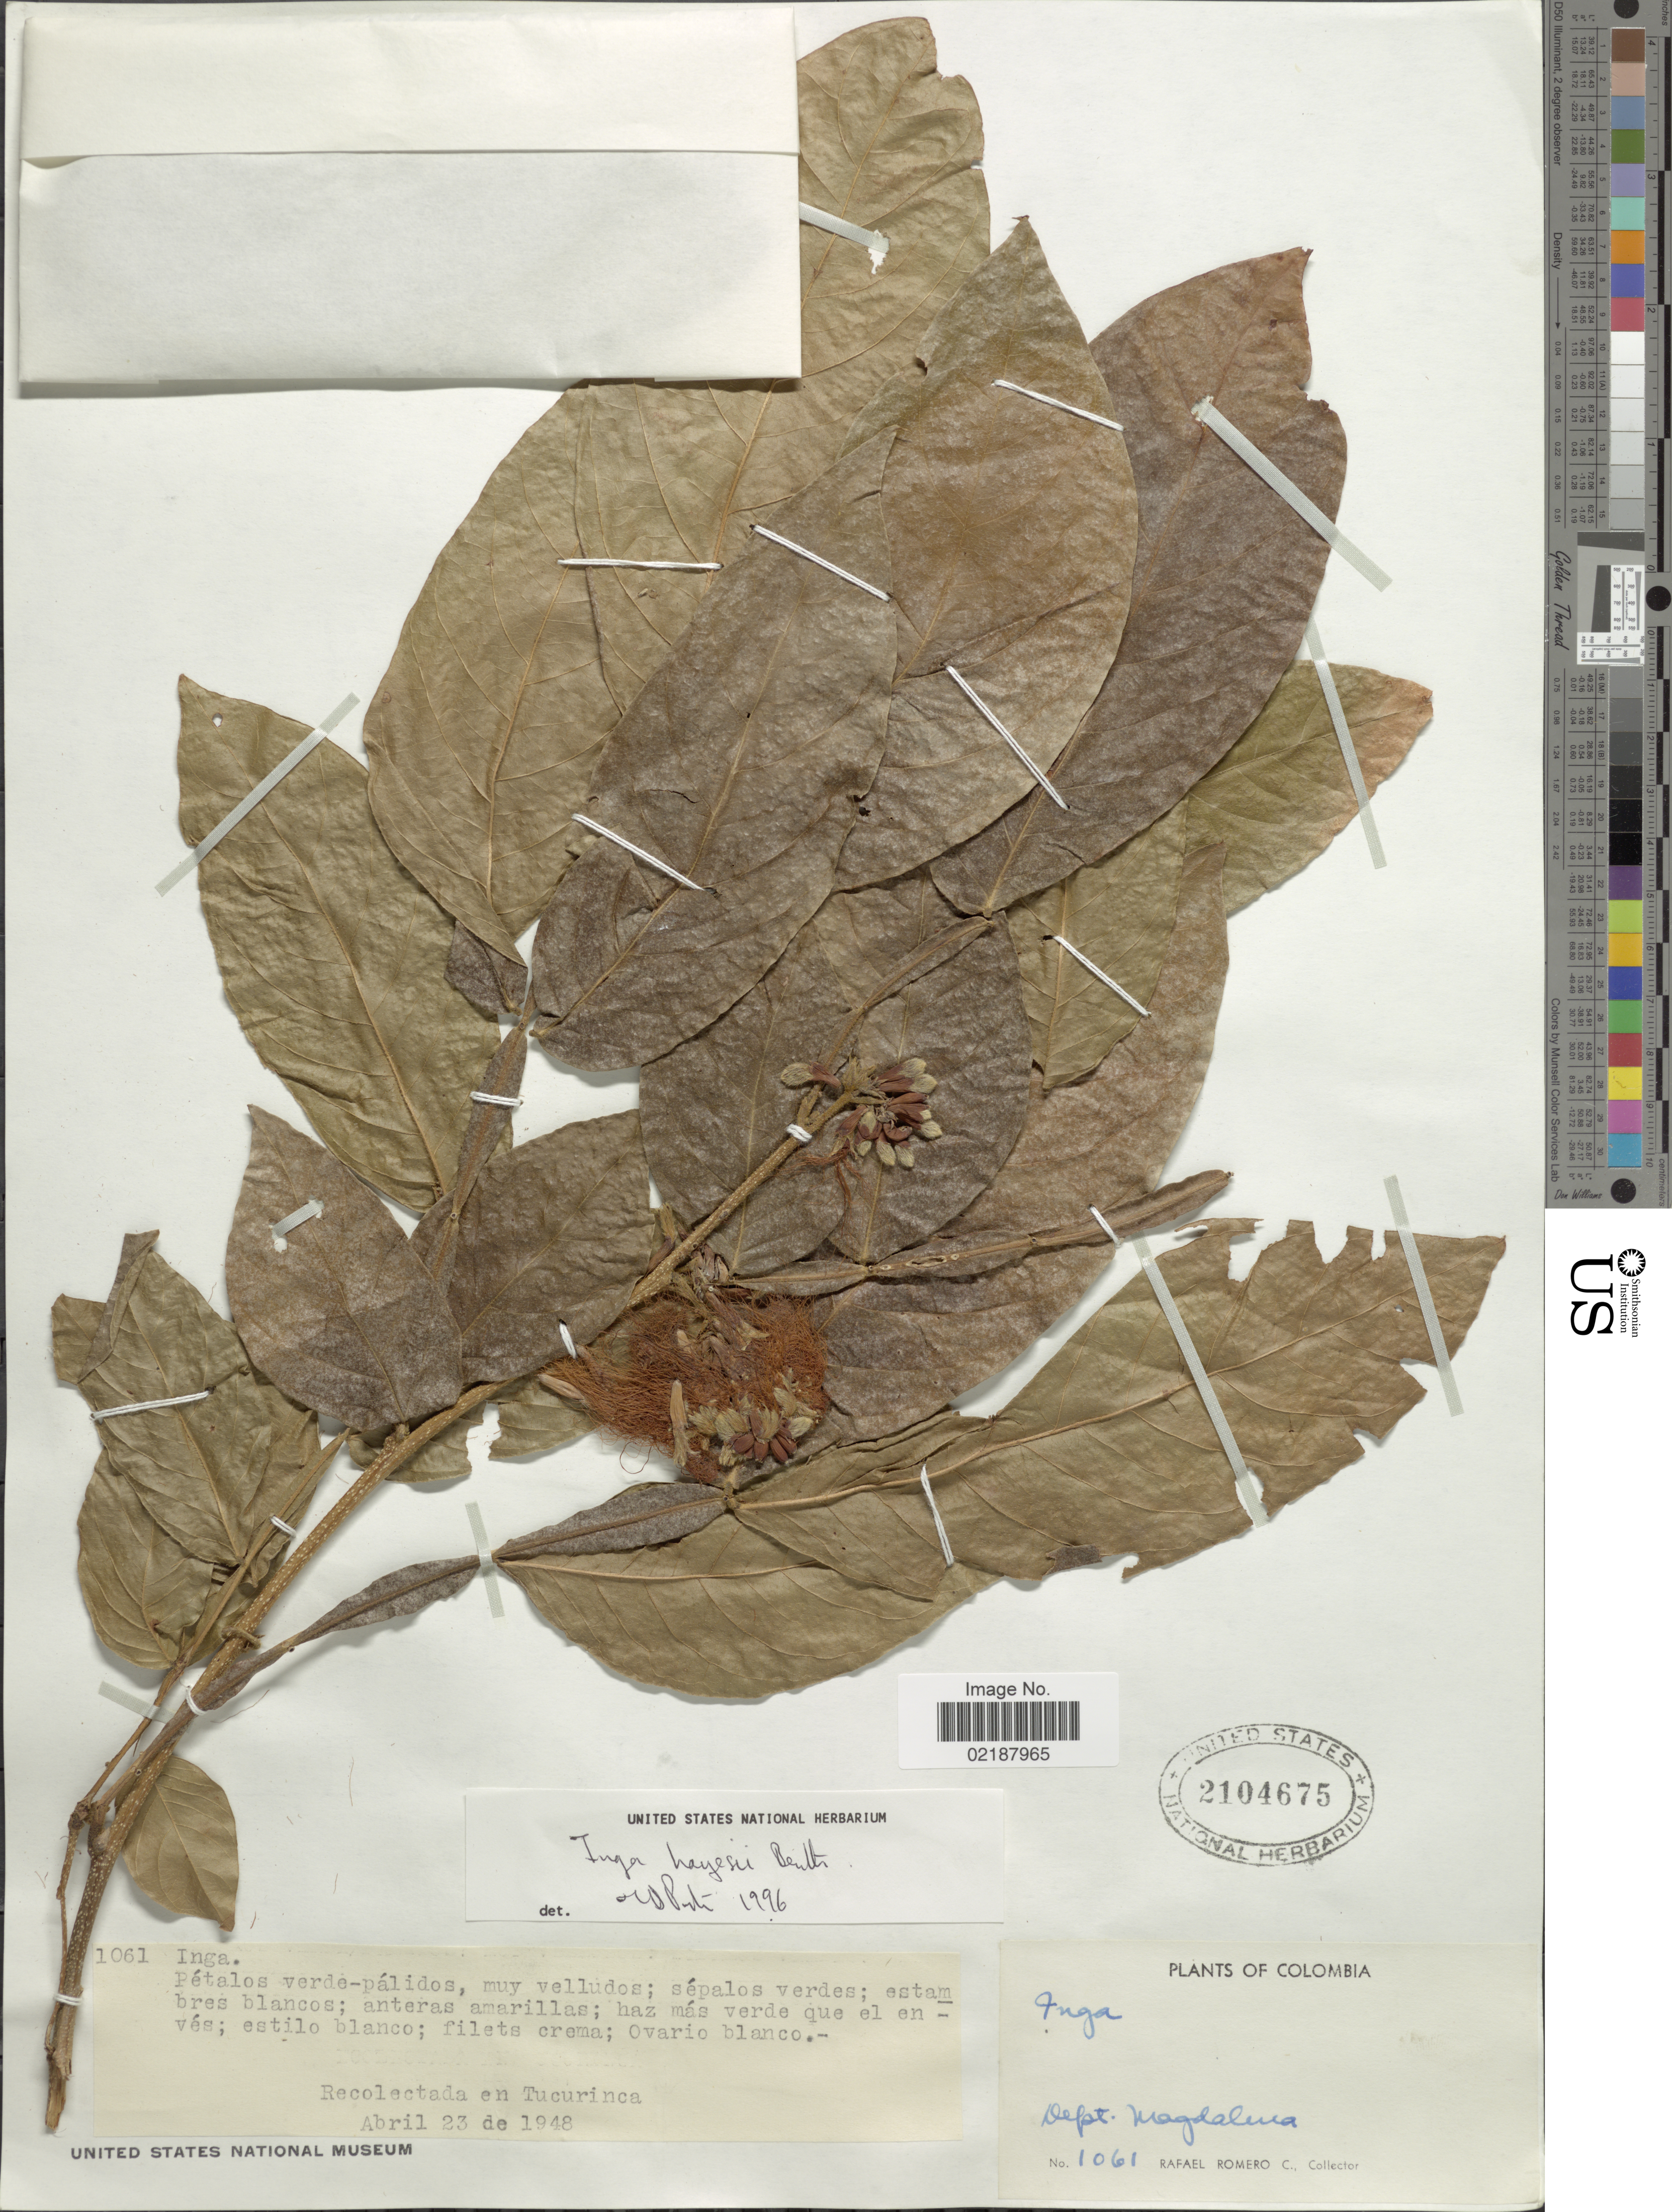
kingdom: Plantae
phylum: Tracheophyta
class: Magnoliopsida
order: Fabales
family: Fabaceae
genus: Inga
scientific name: Inga hayesii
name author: Benth.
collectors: R. Romero Castañeda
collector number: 1061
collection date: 1948-04-23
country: Colombia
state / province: Magdalena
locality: Dept. Magdalena, Tucurinca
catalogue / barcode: US 2104675